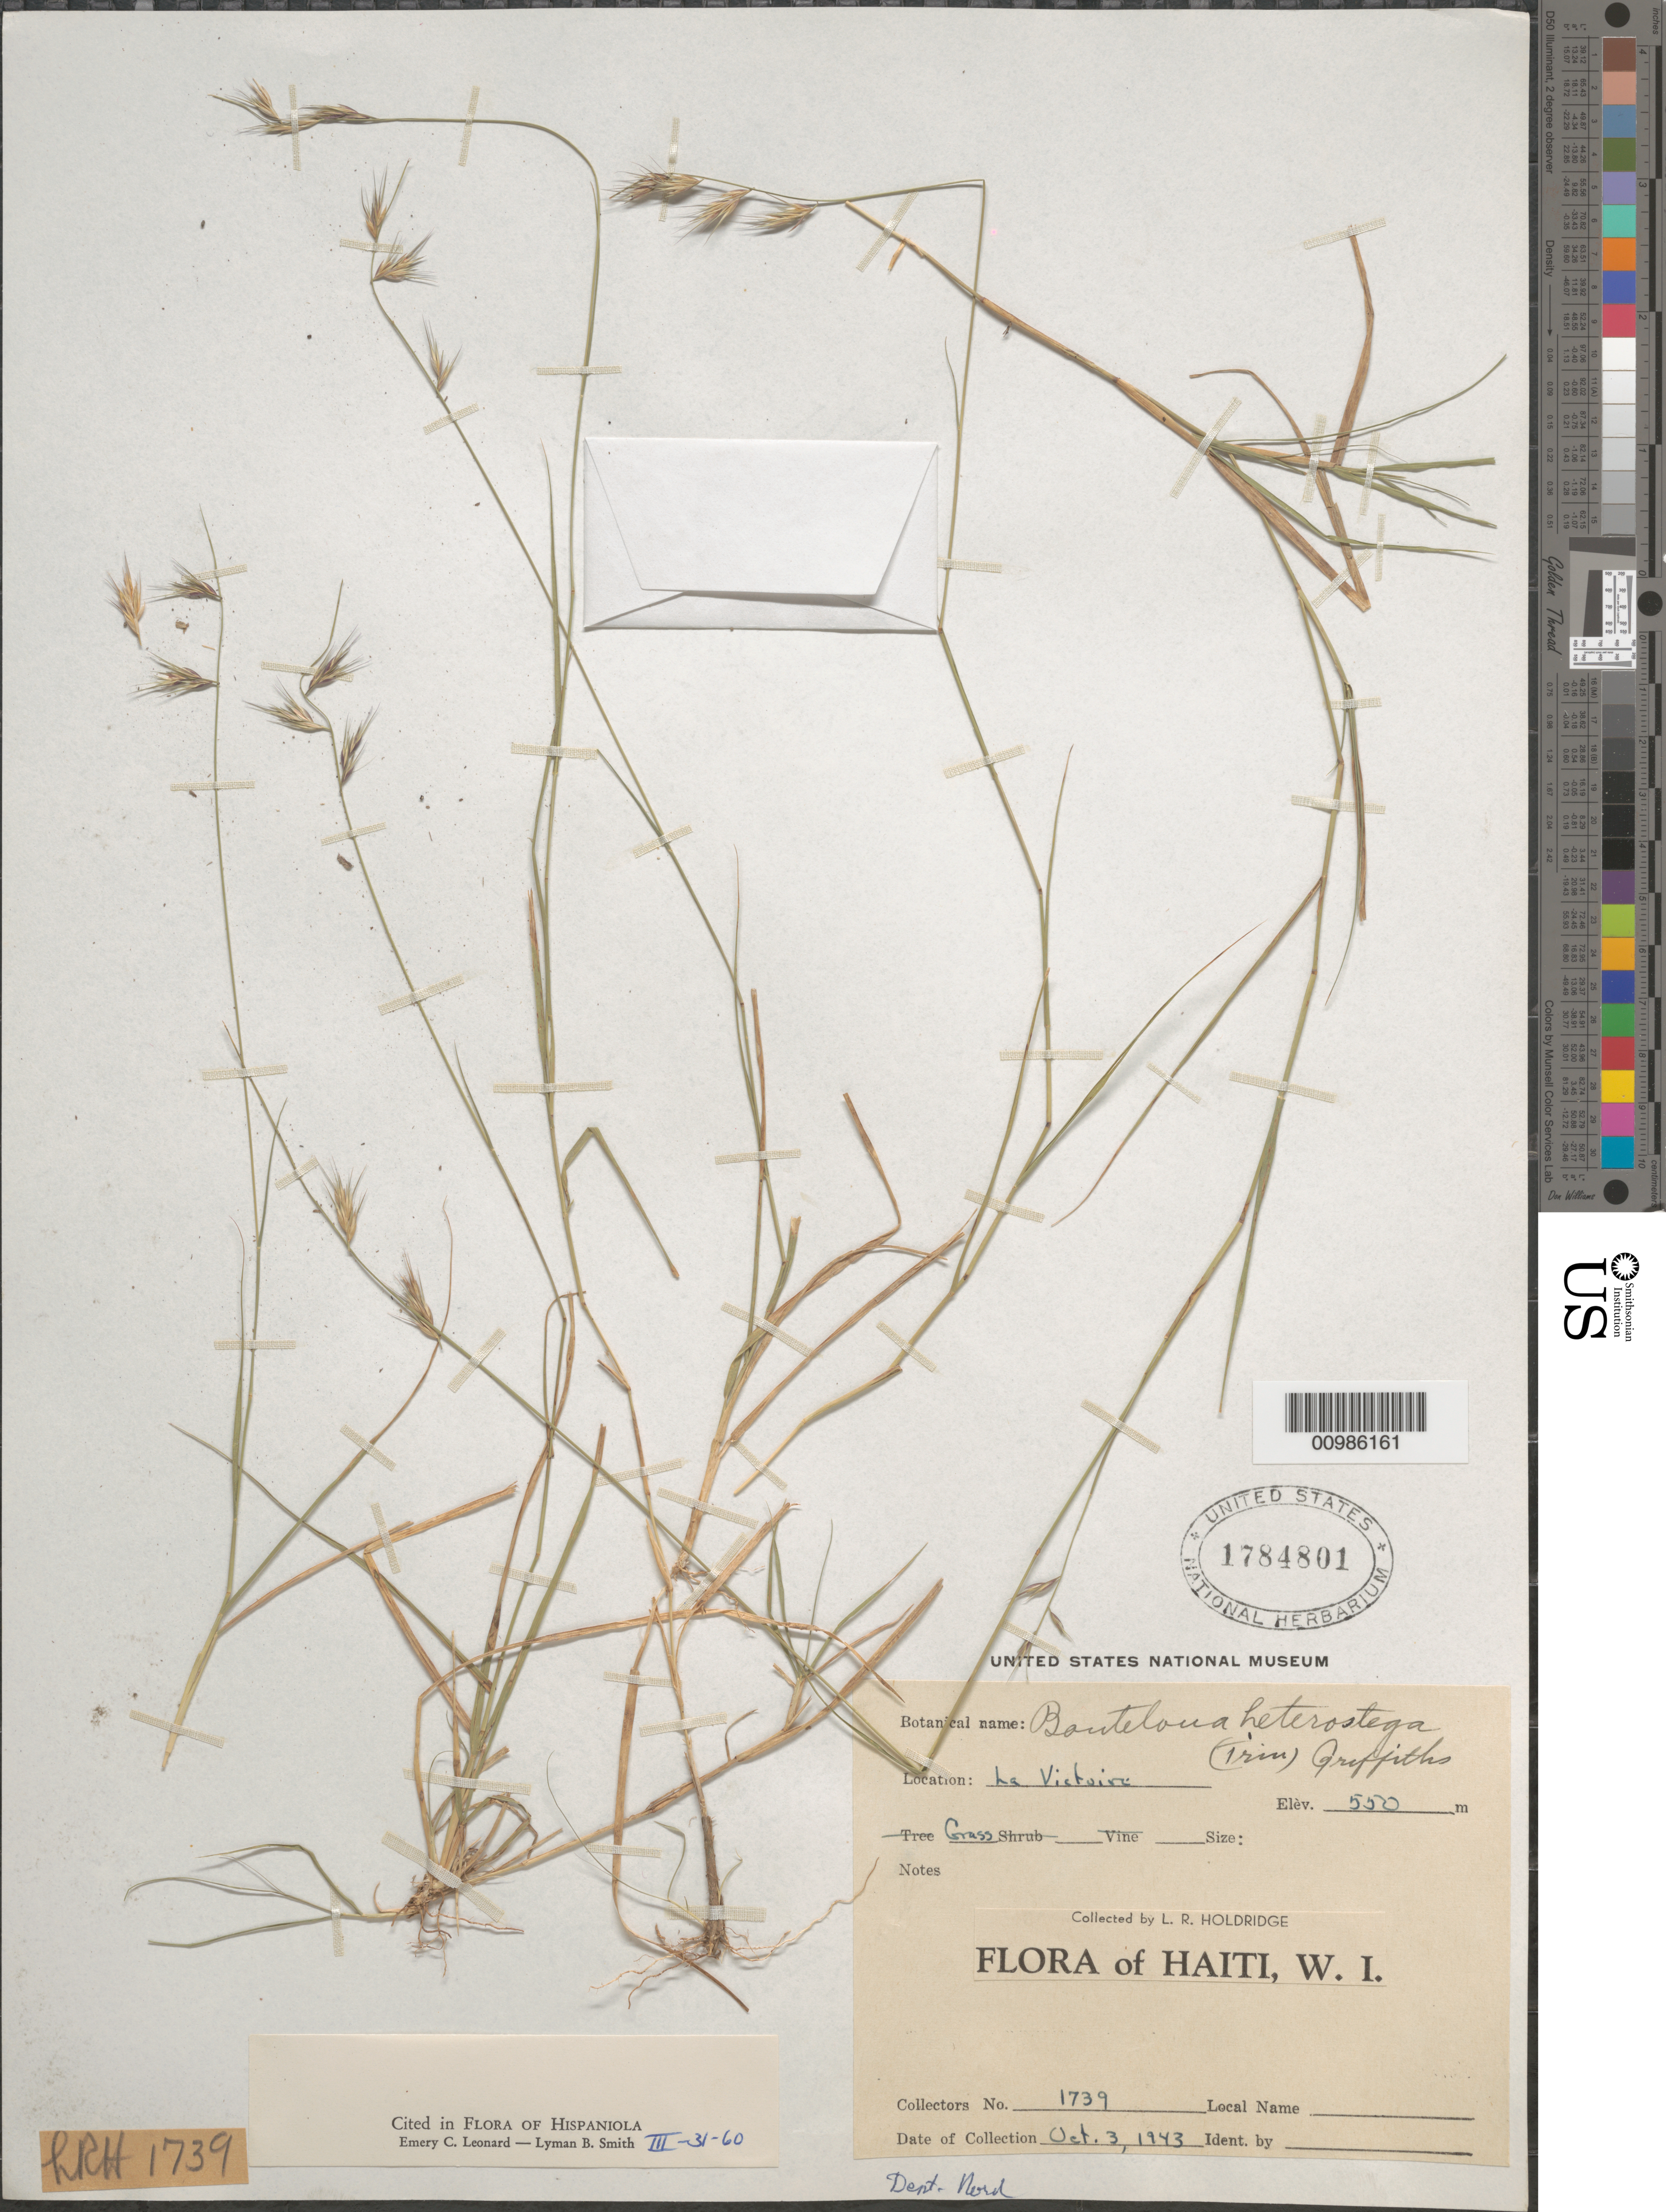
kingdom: Plantae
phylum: Tracheophyta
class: Liliopsida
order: Poales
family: Poaceae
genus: Bouteloua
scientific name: Bouteloua repens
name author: (Kunth) Scribn. & Merr.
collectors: L. Holdridge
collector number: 1739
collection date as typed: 03 Oct 1943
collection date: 1943-10-03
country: Haiti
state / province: Nord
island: Hispaniola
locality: La Victoire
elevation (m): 550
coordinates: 0 N, 0 E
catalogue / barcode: US 1784801